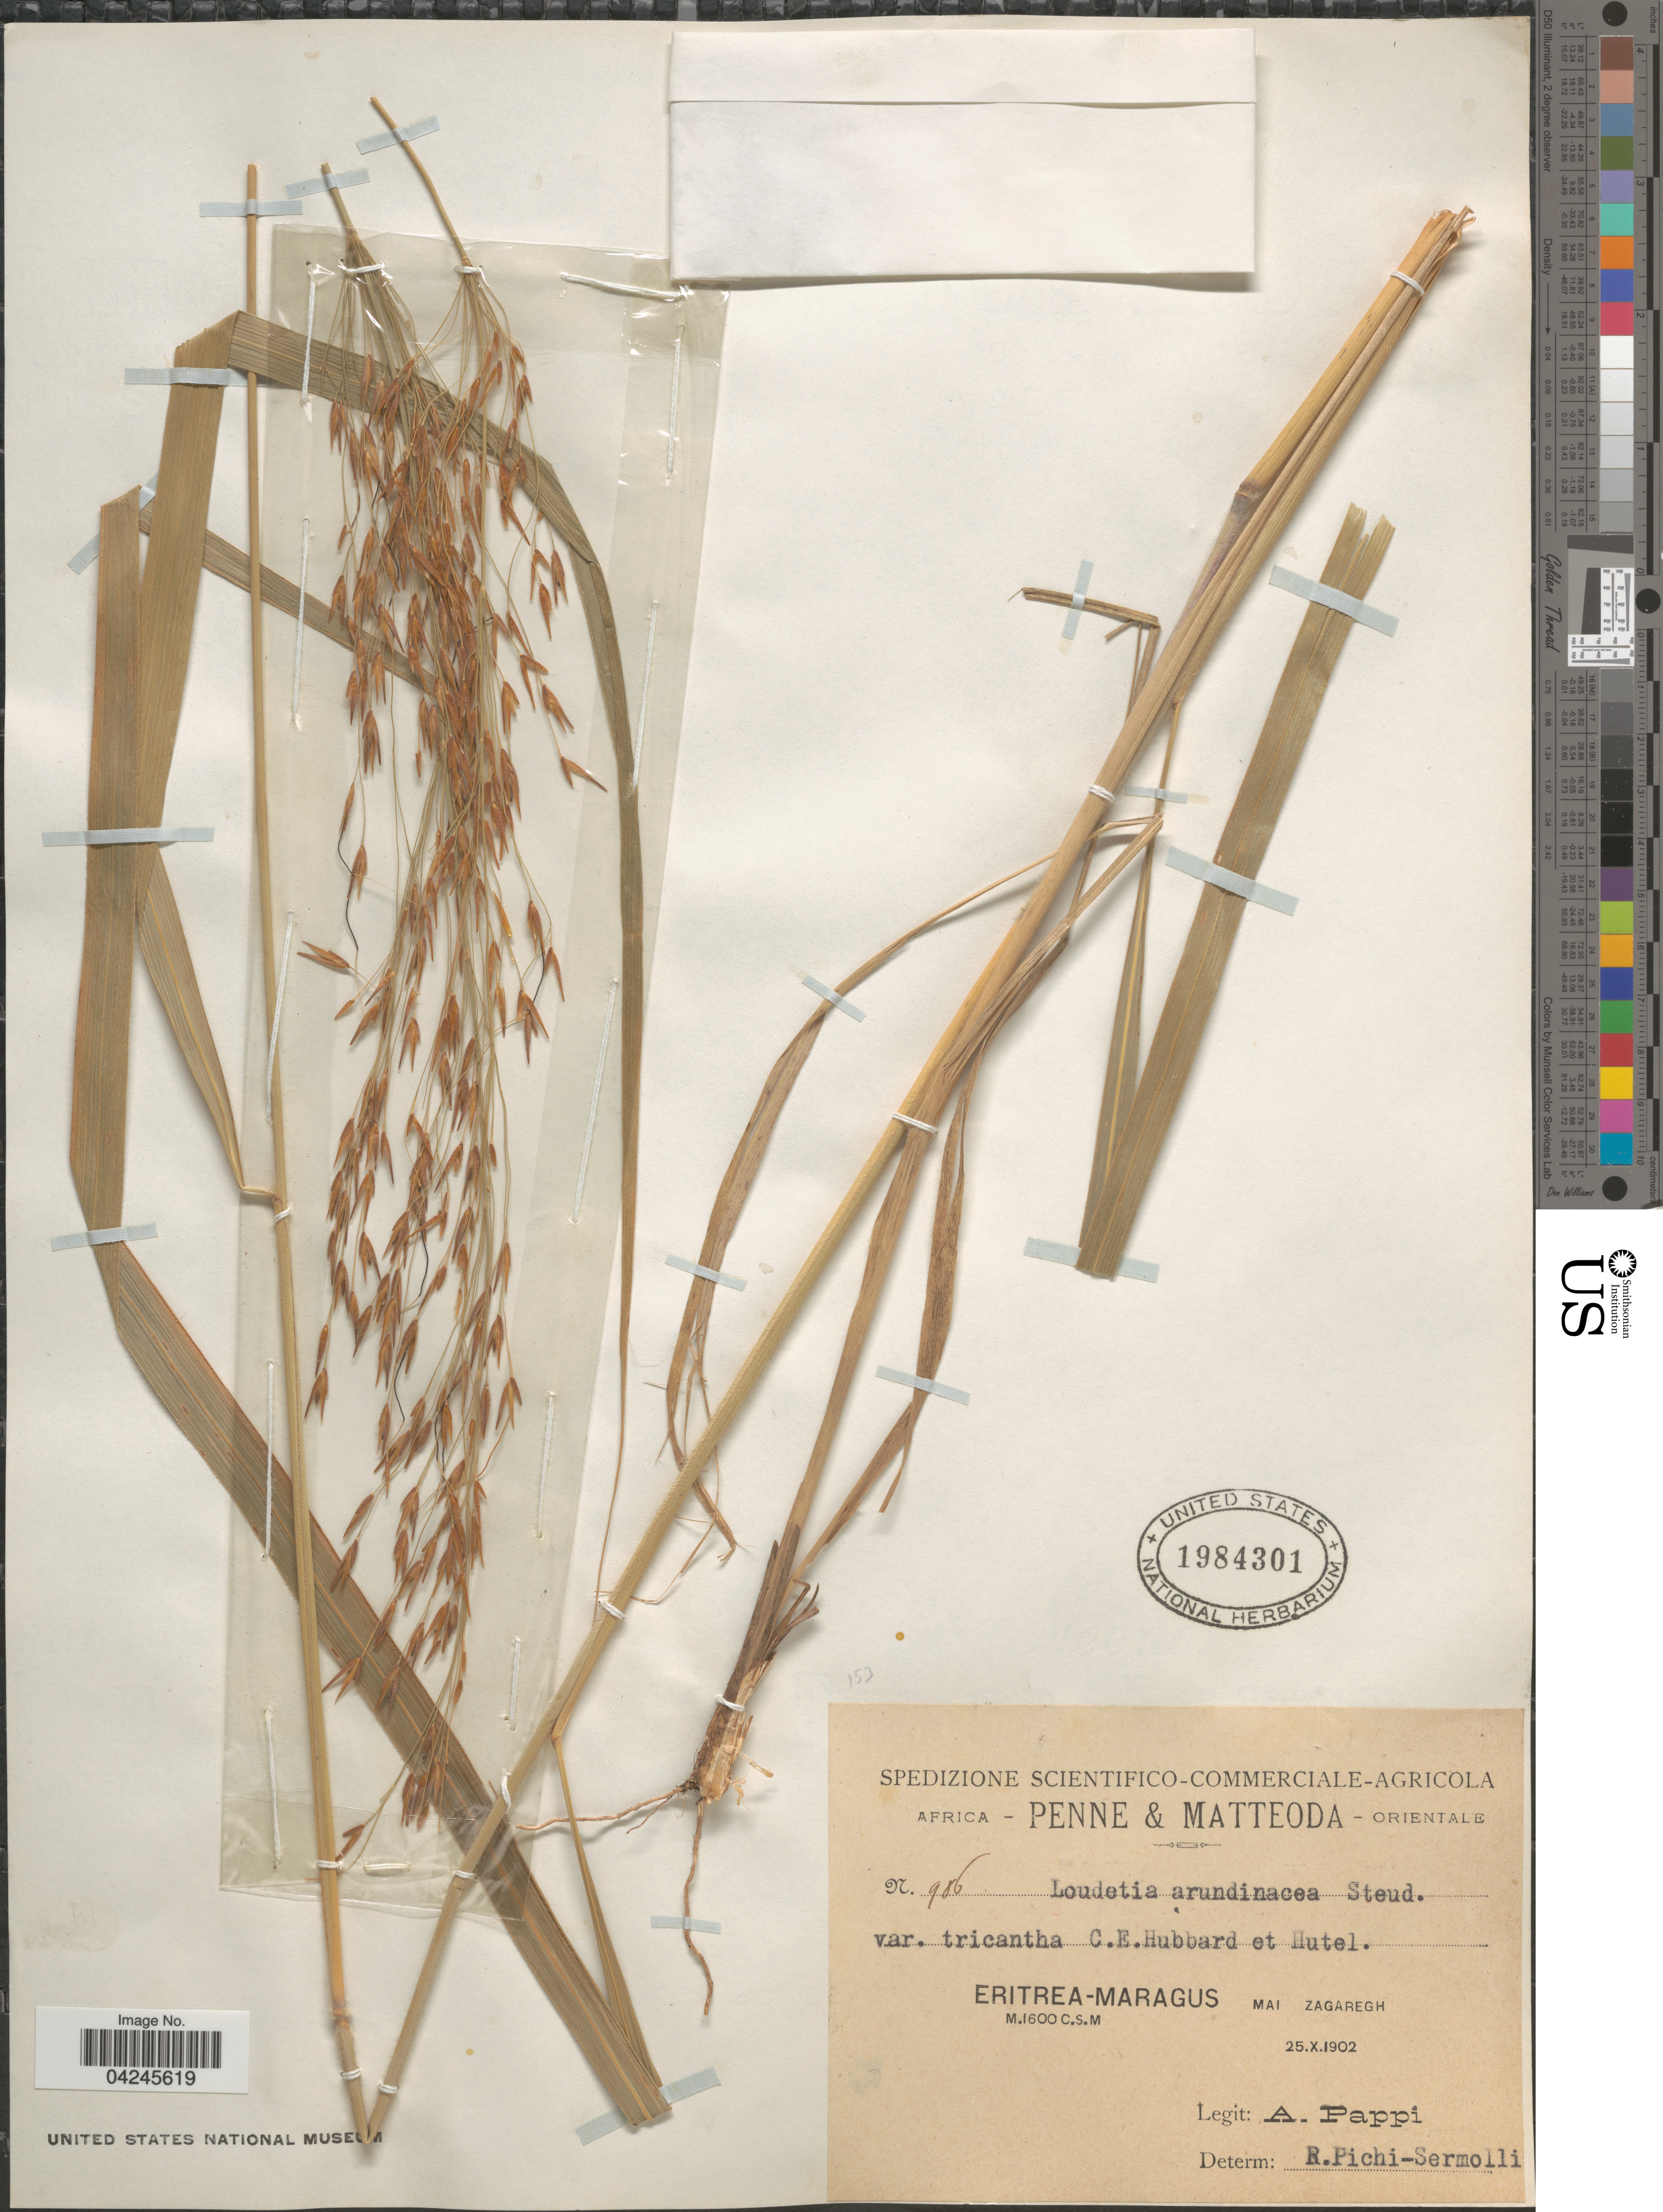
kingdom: Plantae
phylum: Tracheophyta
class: Liliopsida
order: Poales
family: Poaceae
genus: Loudetia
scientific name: Loudetia arundinacea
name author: (Hochst. ex A. Rich.) Steud.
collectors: A. Pappi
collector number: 986*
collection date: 1902-10-25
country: Eritrea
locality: Eritrea-Maragus. Mai. Zagaregh. Africa Orientale.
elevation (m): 1600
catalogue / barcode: US 1984301